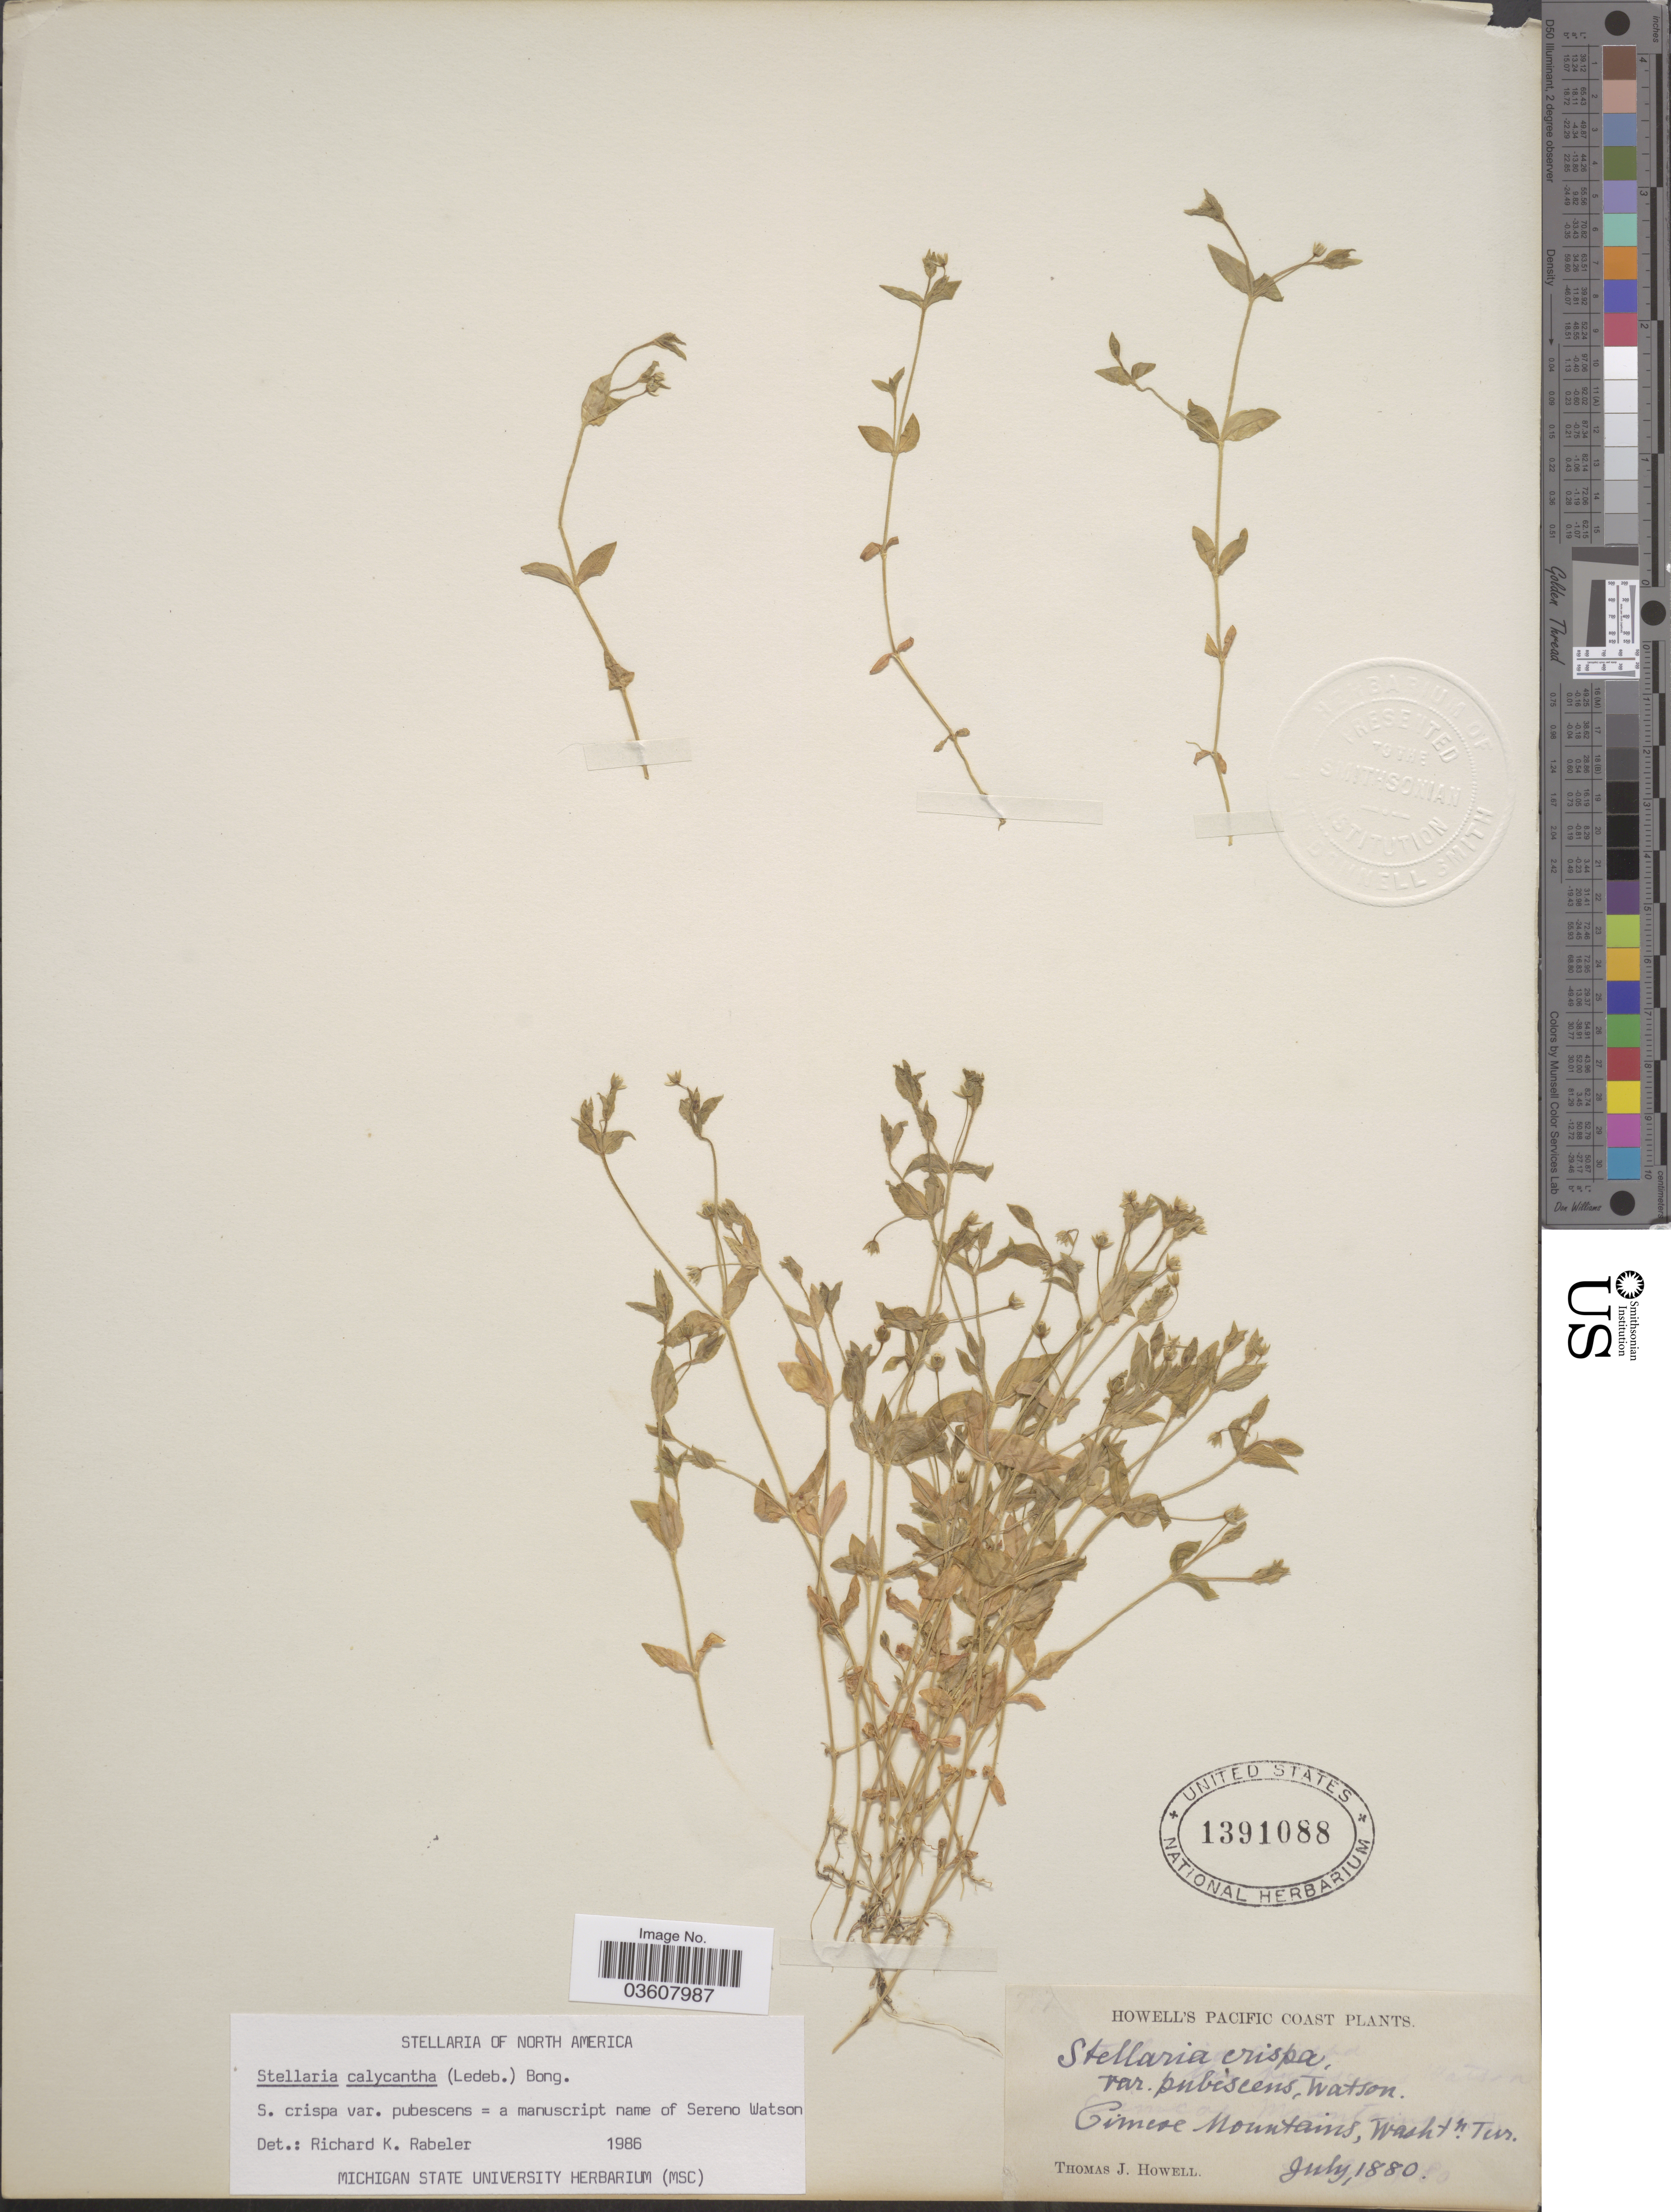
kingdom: Plantae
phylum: Tracheophyta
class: Magnoliopsida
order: Caryophyllales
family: Caryophyllaceae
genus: Stellaria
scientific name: Stellaria calycantha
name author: (Ledeb.) Bong.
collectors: T. J. Howell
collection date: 1880-07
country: United States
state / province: Washington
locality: Howell's Pacific Coast, Gimese Mountains.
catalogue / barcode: US 1391088